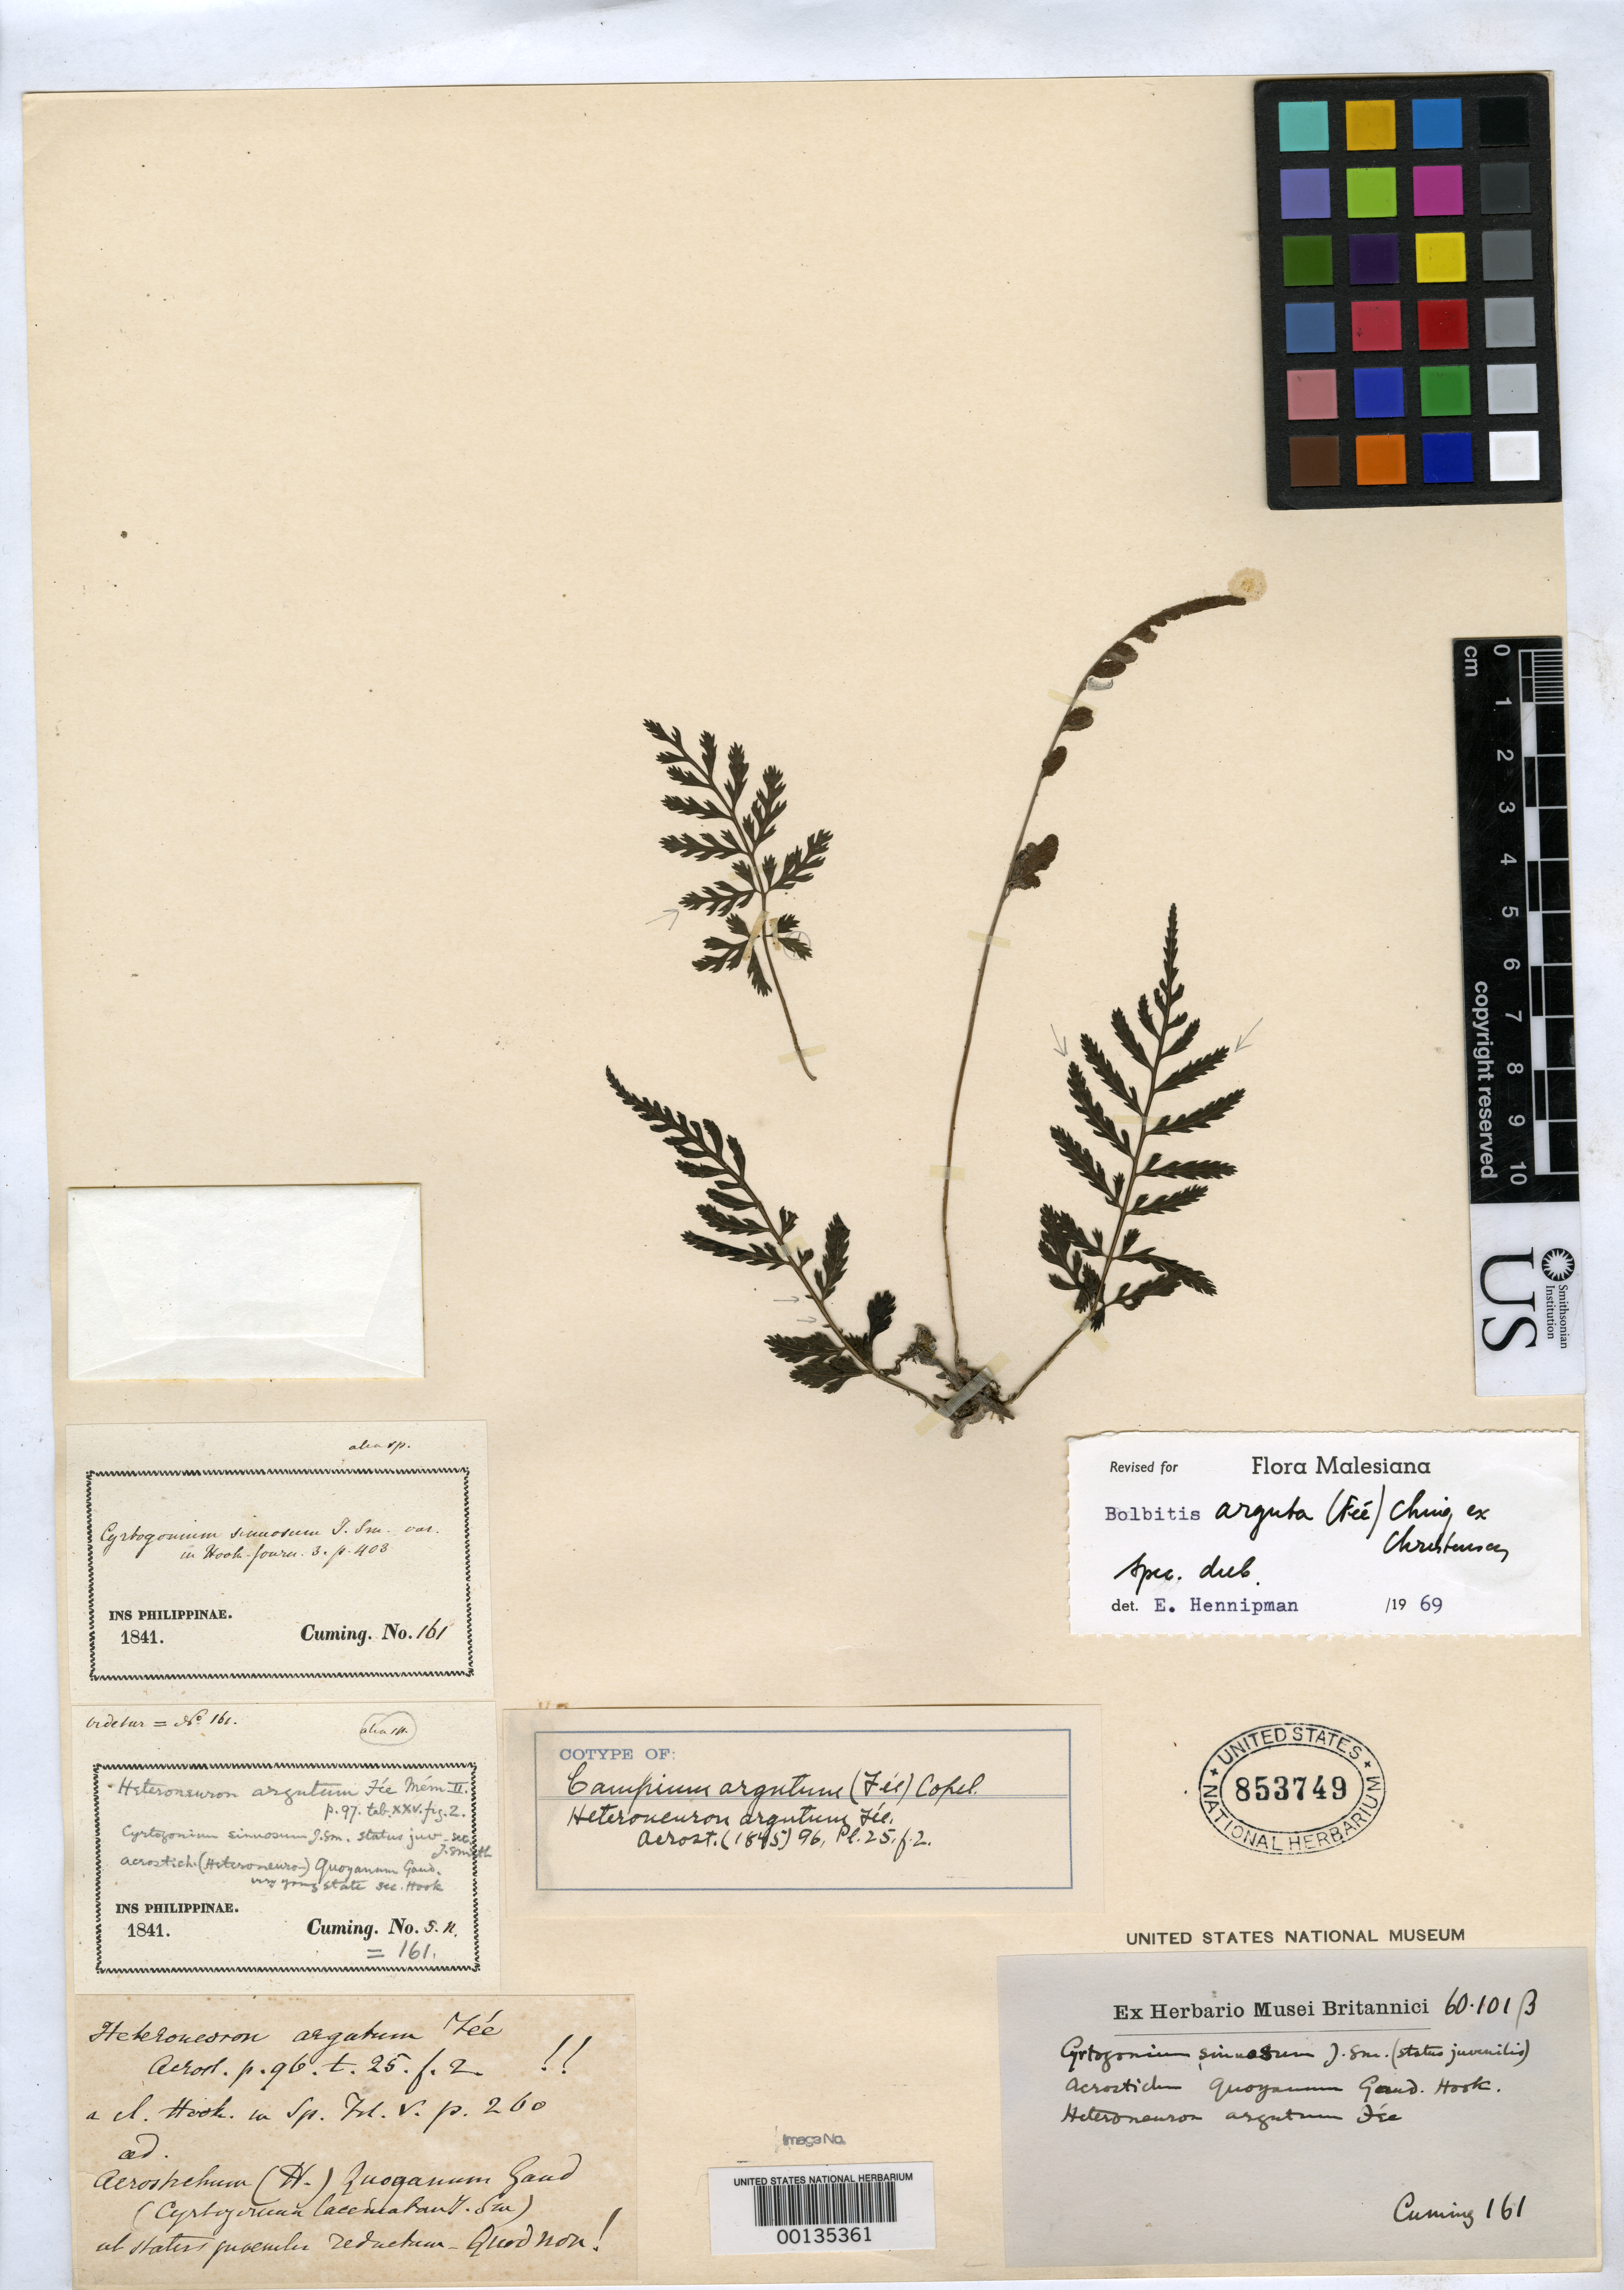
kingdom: Plantae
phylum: Tracheophyta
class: Polypodiopsida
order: Polypodiales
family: Dryopteridaceae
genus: Heteroneurum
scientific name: Heteroneurum argutum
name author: Fée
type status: Type Collection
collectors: H. Cuming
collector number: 161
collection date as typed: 1841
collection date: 1841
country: Philippines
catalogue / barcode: US 853749